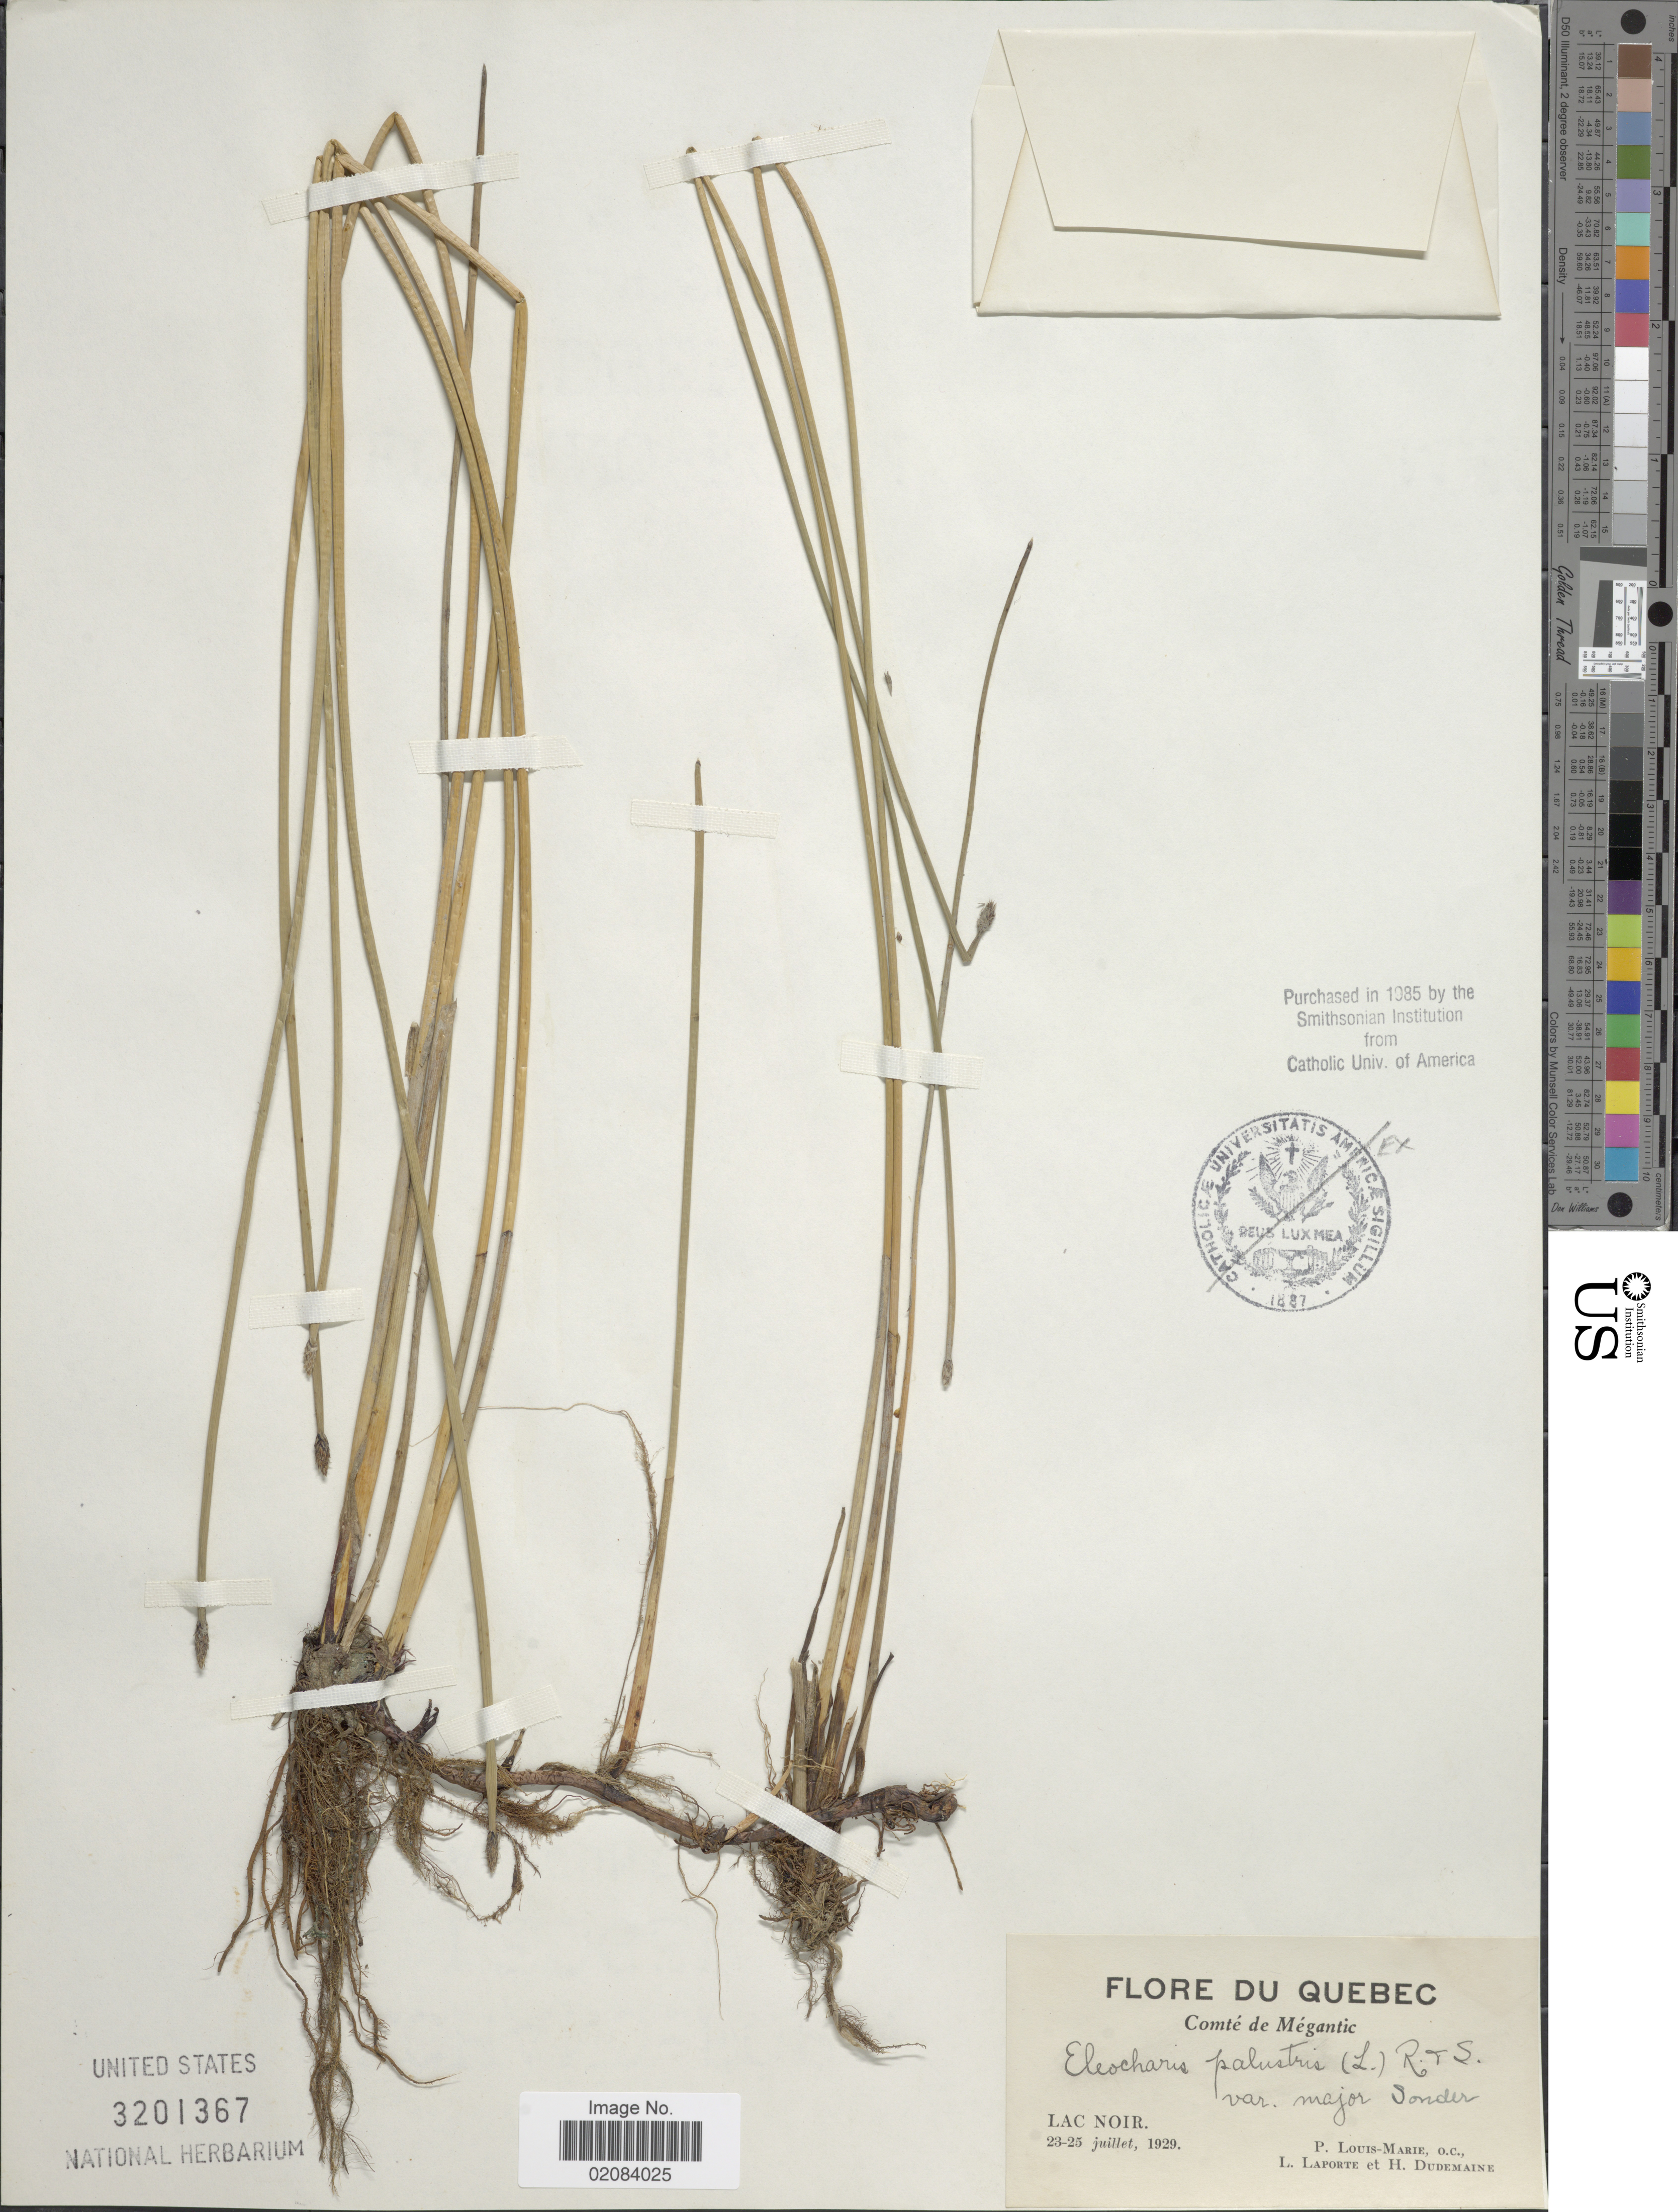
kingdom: Plantae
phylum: Tracheophyta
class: Liliopsida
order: Poales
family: Cyperaceae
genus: Eleocharis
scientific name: Eleocharis palustris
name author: (L.) Roem. & Schult.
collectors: L.-M. LaLonde, L. Laporte & H. Dudemaine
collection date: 1929-07-23/1929-07-25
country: Canada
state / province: Quebec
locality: Quebec, Comte de Megantic. Lac Noir.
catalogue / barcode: US 3201367